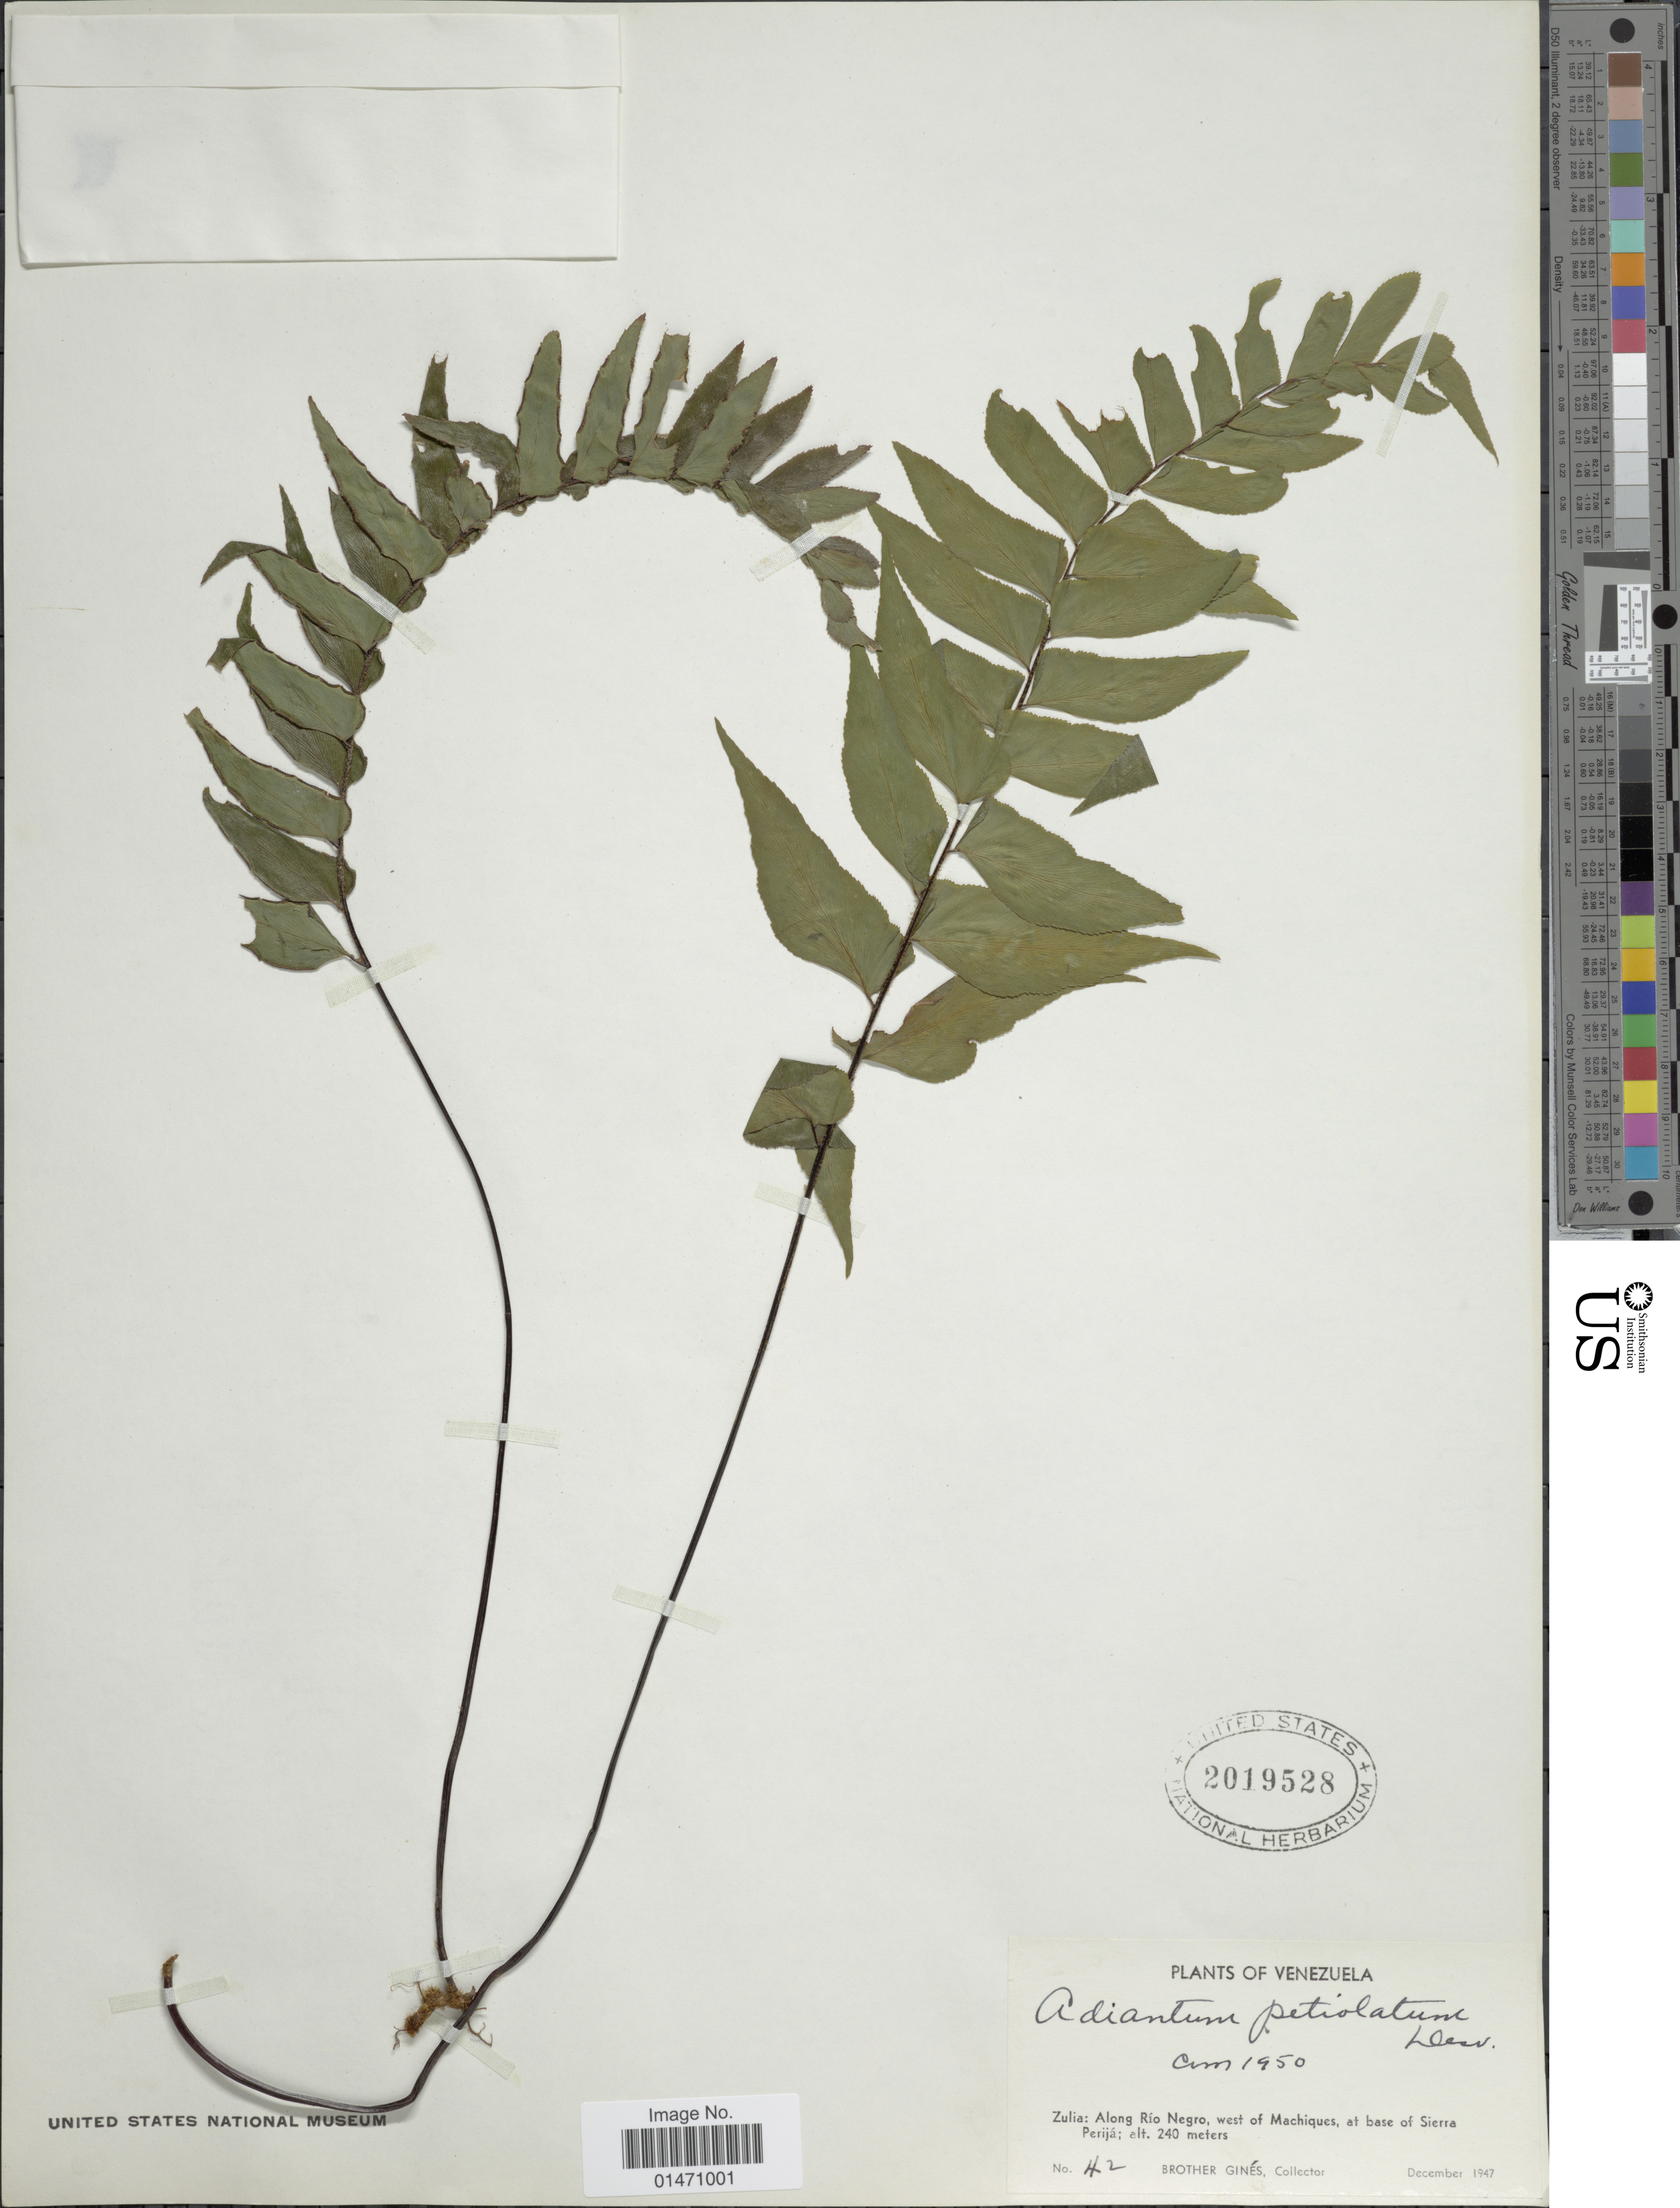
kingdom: Plantae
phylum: Tracheophyta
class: Polypodiopsida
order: Polypodiales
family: Pteridaceae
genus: Adiantum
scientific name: Adiantum petiolatum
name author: Desv.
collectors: Bro. Gines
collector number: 42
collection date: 1947-12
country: Venezuela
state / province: Zulia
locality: Plants of Venezulia, Zulia: along Rio Negro, west of Machiques, at base of Sierra Perijá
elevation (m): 240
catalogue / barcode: US 2019528